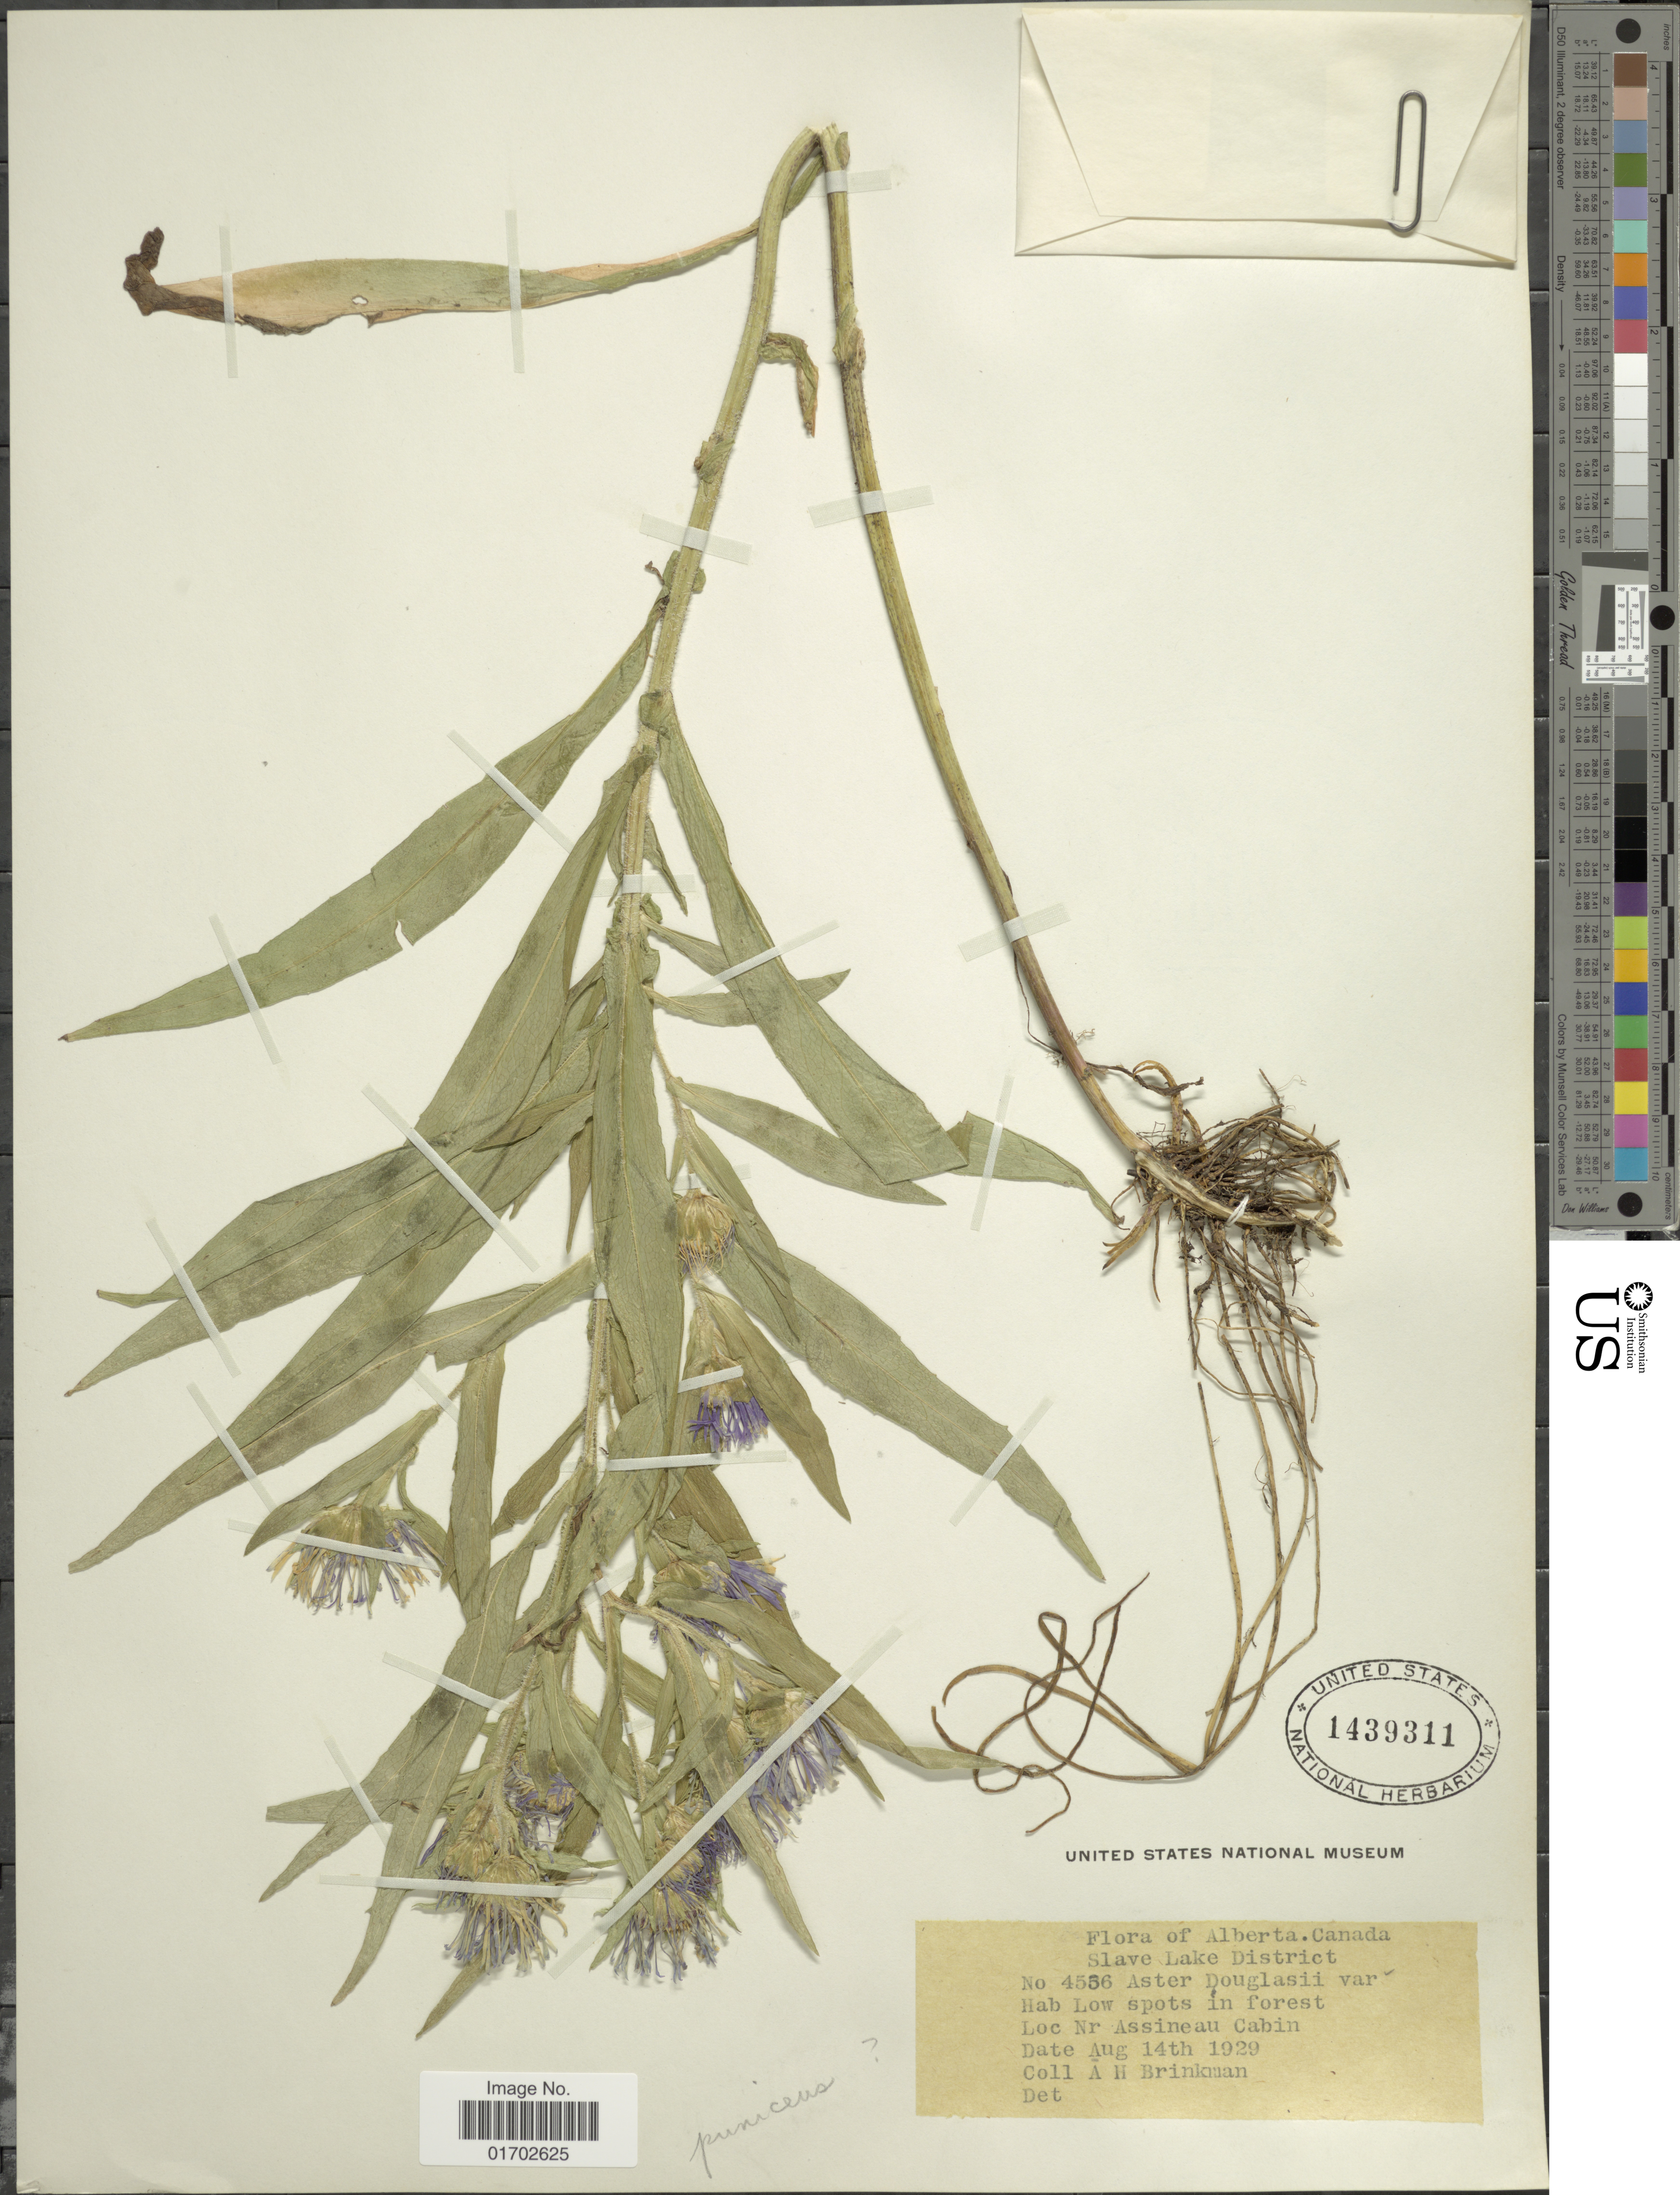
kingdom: Plantae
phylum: Tracheophyta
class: Magnoliopsida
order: Asterales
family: Asteraceae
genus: Symphyotrichum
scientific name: Symphyotrichum puniceum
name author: (L.) Á. Löve & D. Löve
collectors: A. Brinkman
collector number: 4556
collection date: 1929-08-14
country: Canada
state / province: Alberta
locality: Slave Lake District, Low spots in forest, Nr Assineau Cabin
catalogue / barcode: US 1439311